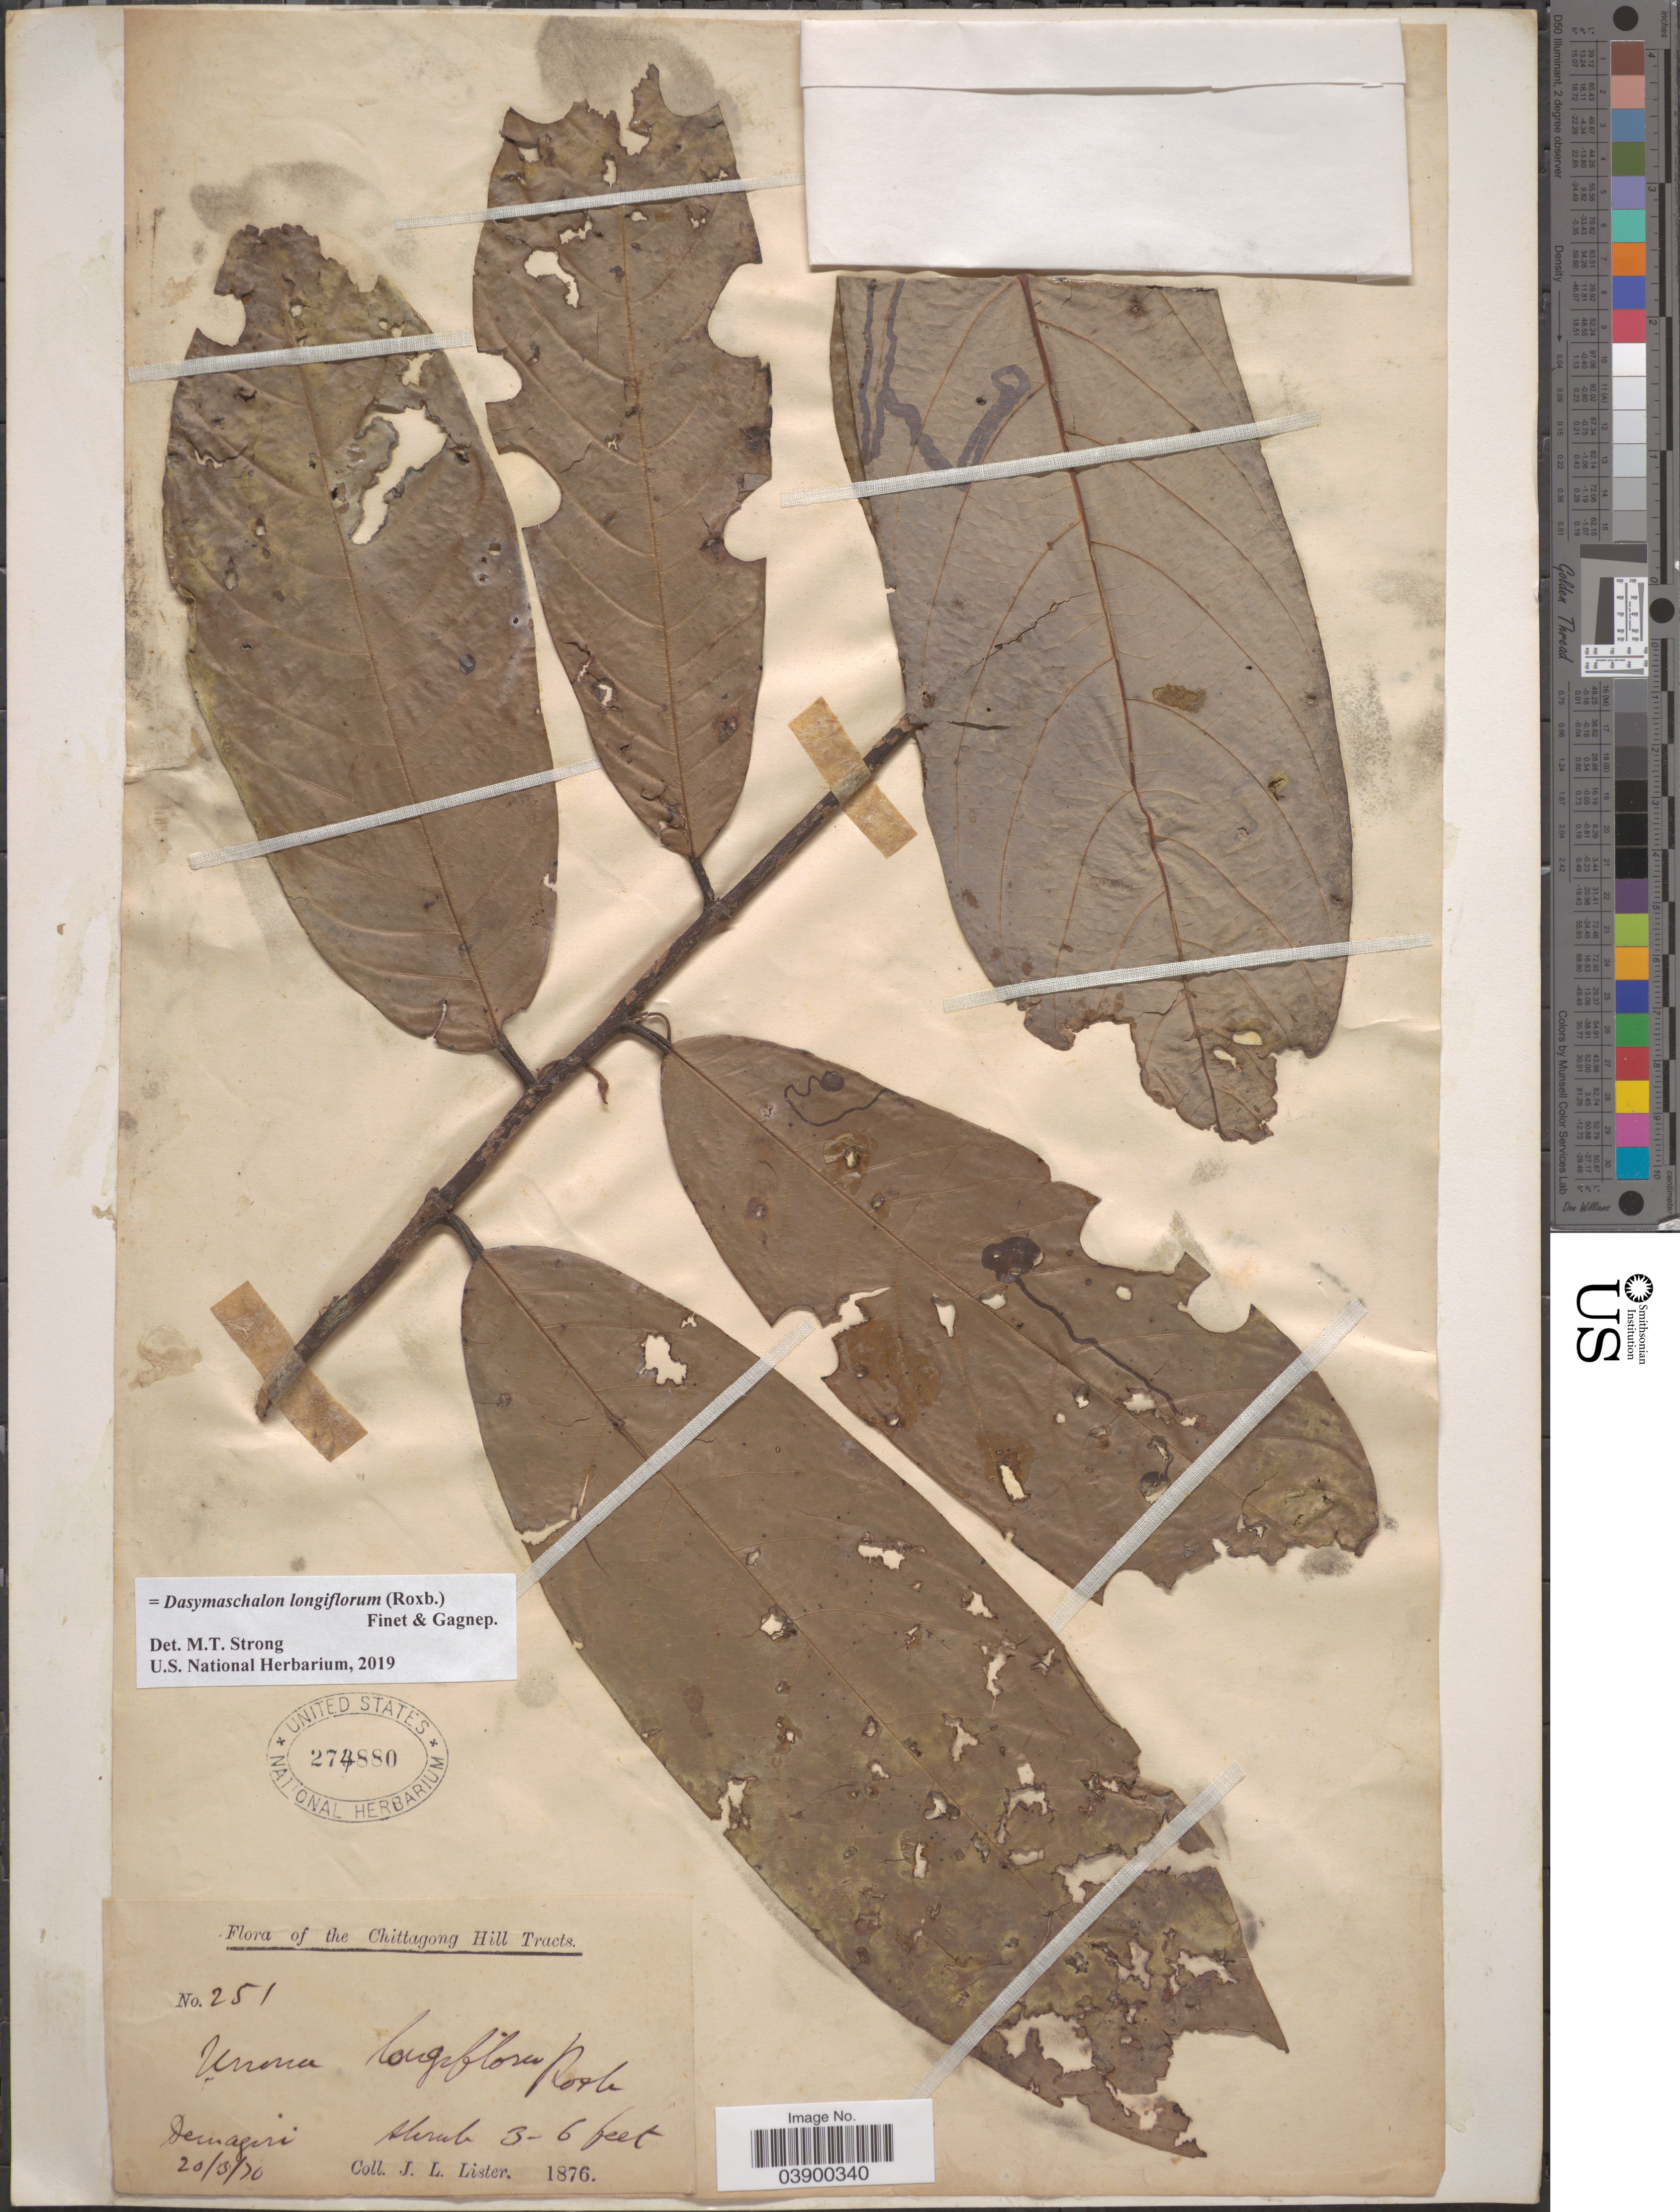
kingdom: Plantae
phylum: Tracheophyta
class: Magnoliopsida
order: Magnoliales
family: Annonaceae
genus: Dasymaschalon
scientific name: Dasymaschalon longiflorum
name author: (Roxb.) Finet & Gagnep.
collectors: J. Lister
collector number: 251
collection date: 1876-03-20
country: Bangladesh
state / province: Chittagong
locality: The Chittagong Hill Tracts. Demagiri.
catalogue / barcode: US 274880